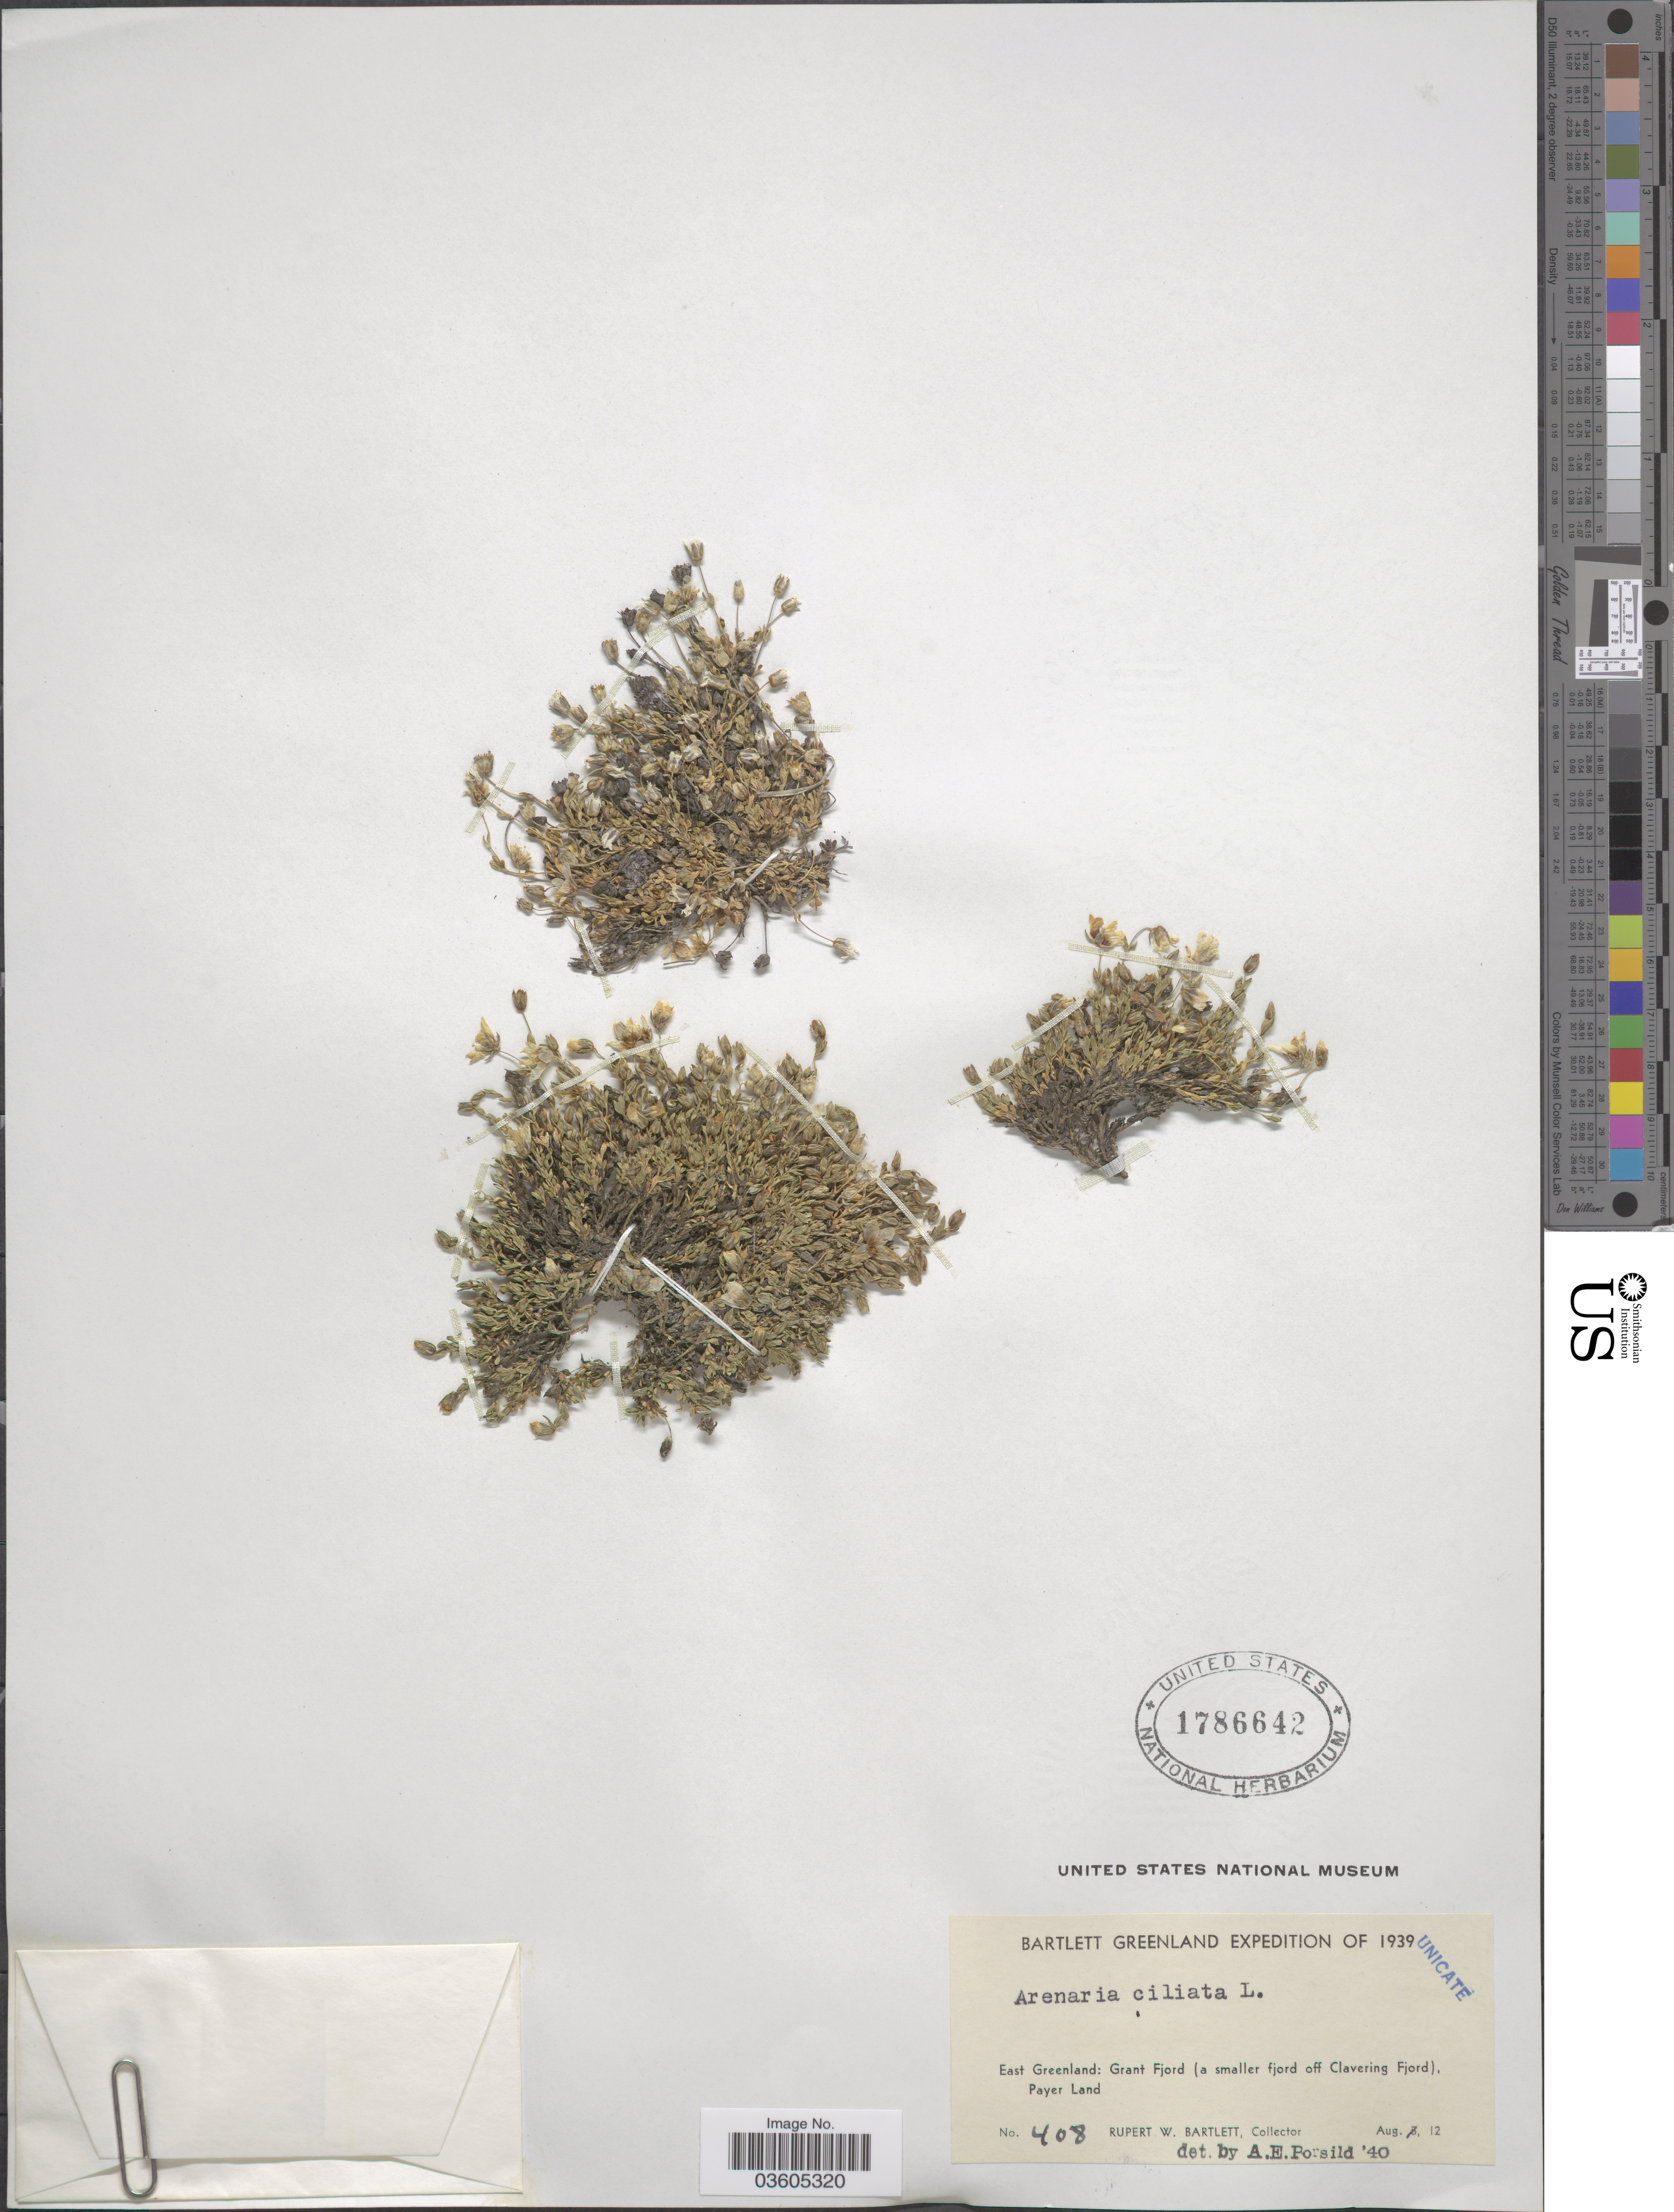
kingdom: Plantae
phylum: Tracheophyta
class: Magnoliopsida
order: Caryophyllales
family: Caryophyllaceae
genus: Arenaria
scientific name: Arenaria ciliata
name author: L.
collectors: R. W. Bartlett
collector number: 408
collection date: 1939-08-12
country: Greenland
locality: East Greenland: Grant Fjord (a smaller fjord off Clavering Fjord). Payer Land.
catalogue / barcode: US 1786642